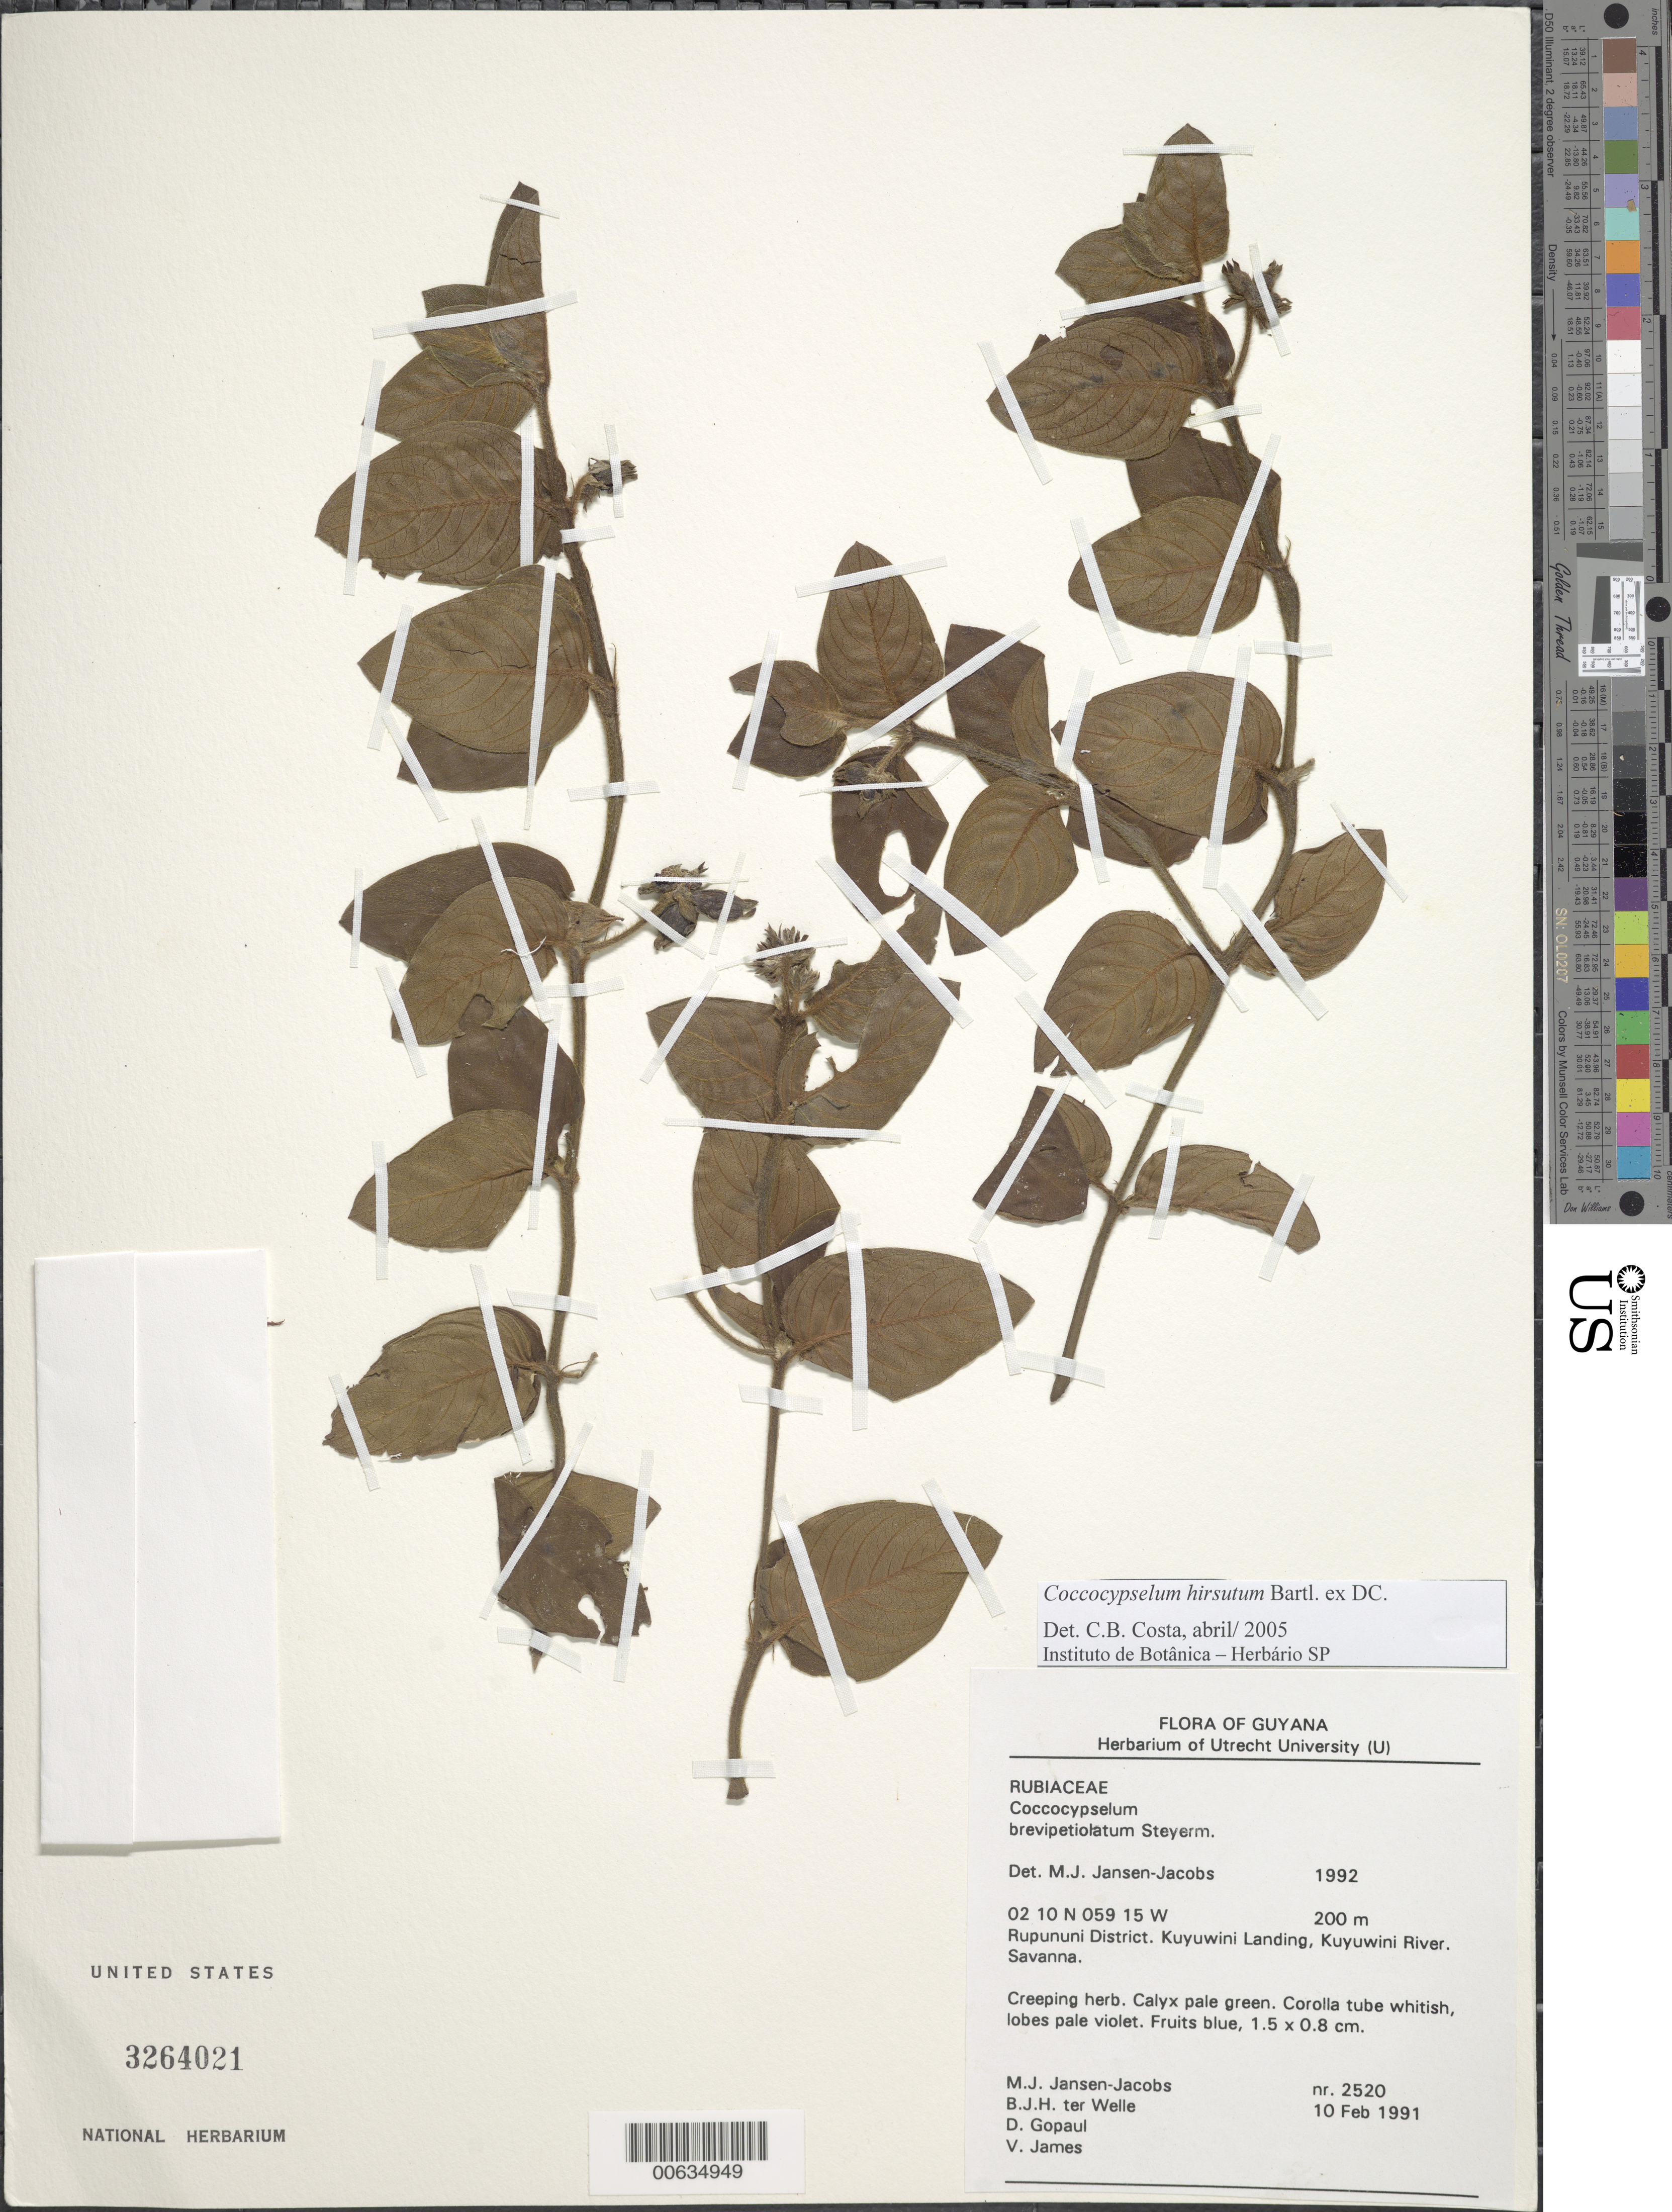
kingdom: Plantae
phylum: Tracheophyta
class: Magnoliopsida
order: Gentianales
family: Rubiaceae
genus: Coccocypselum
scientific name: Coccocypselum hirsutum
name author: Bartl. ex DC.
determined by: Costa, C. B.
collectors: M. J. Jansen-Jacobs, B. Welle, D. Gopaul & V. James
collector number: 2520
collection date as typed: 10-Feb-91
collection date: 1991-02-10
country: Guyana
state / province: U. Takutu-U. Essequibo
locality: Kuyuwini Landing, Kuyuwini River, Rupununi District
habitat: Savanna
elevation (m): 200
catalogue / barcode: US 3264021